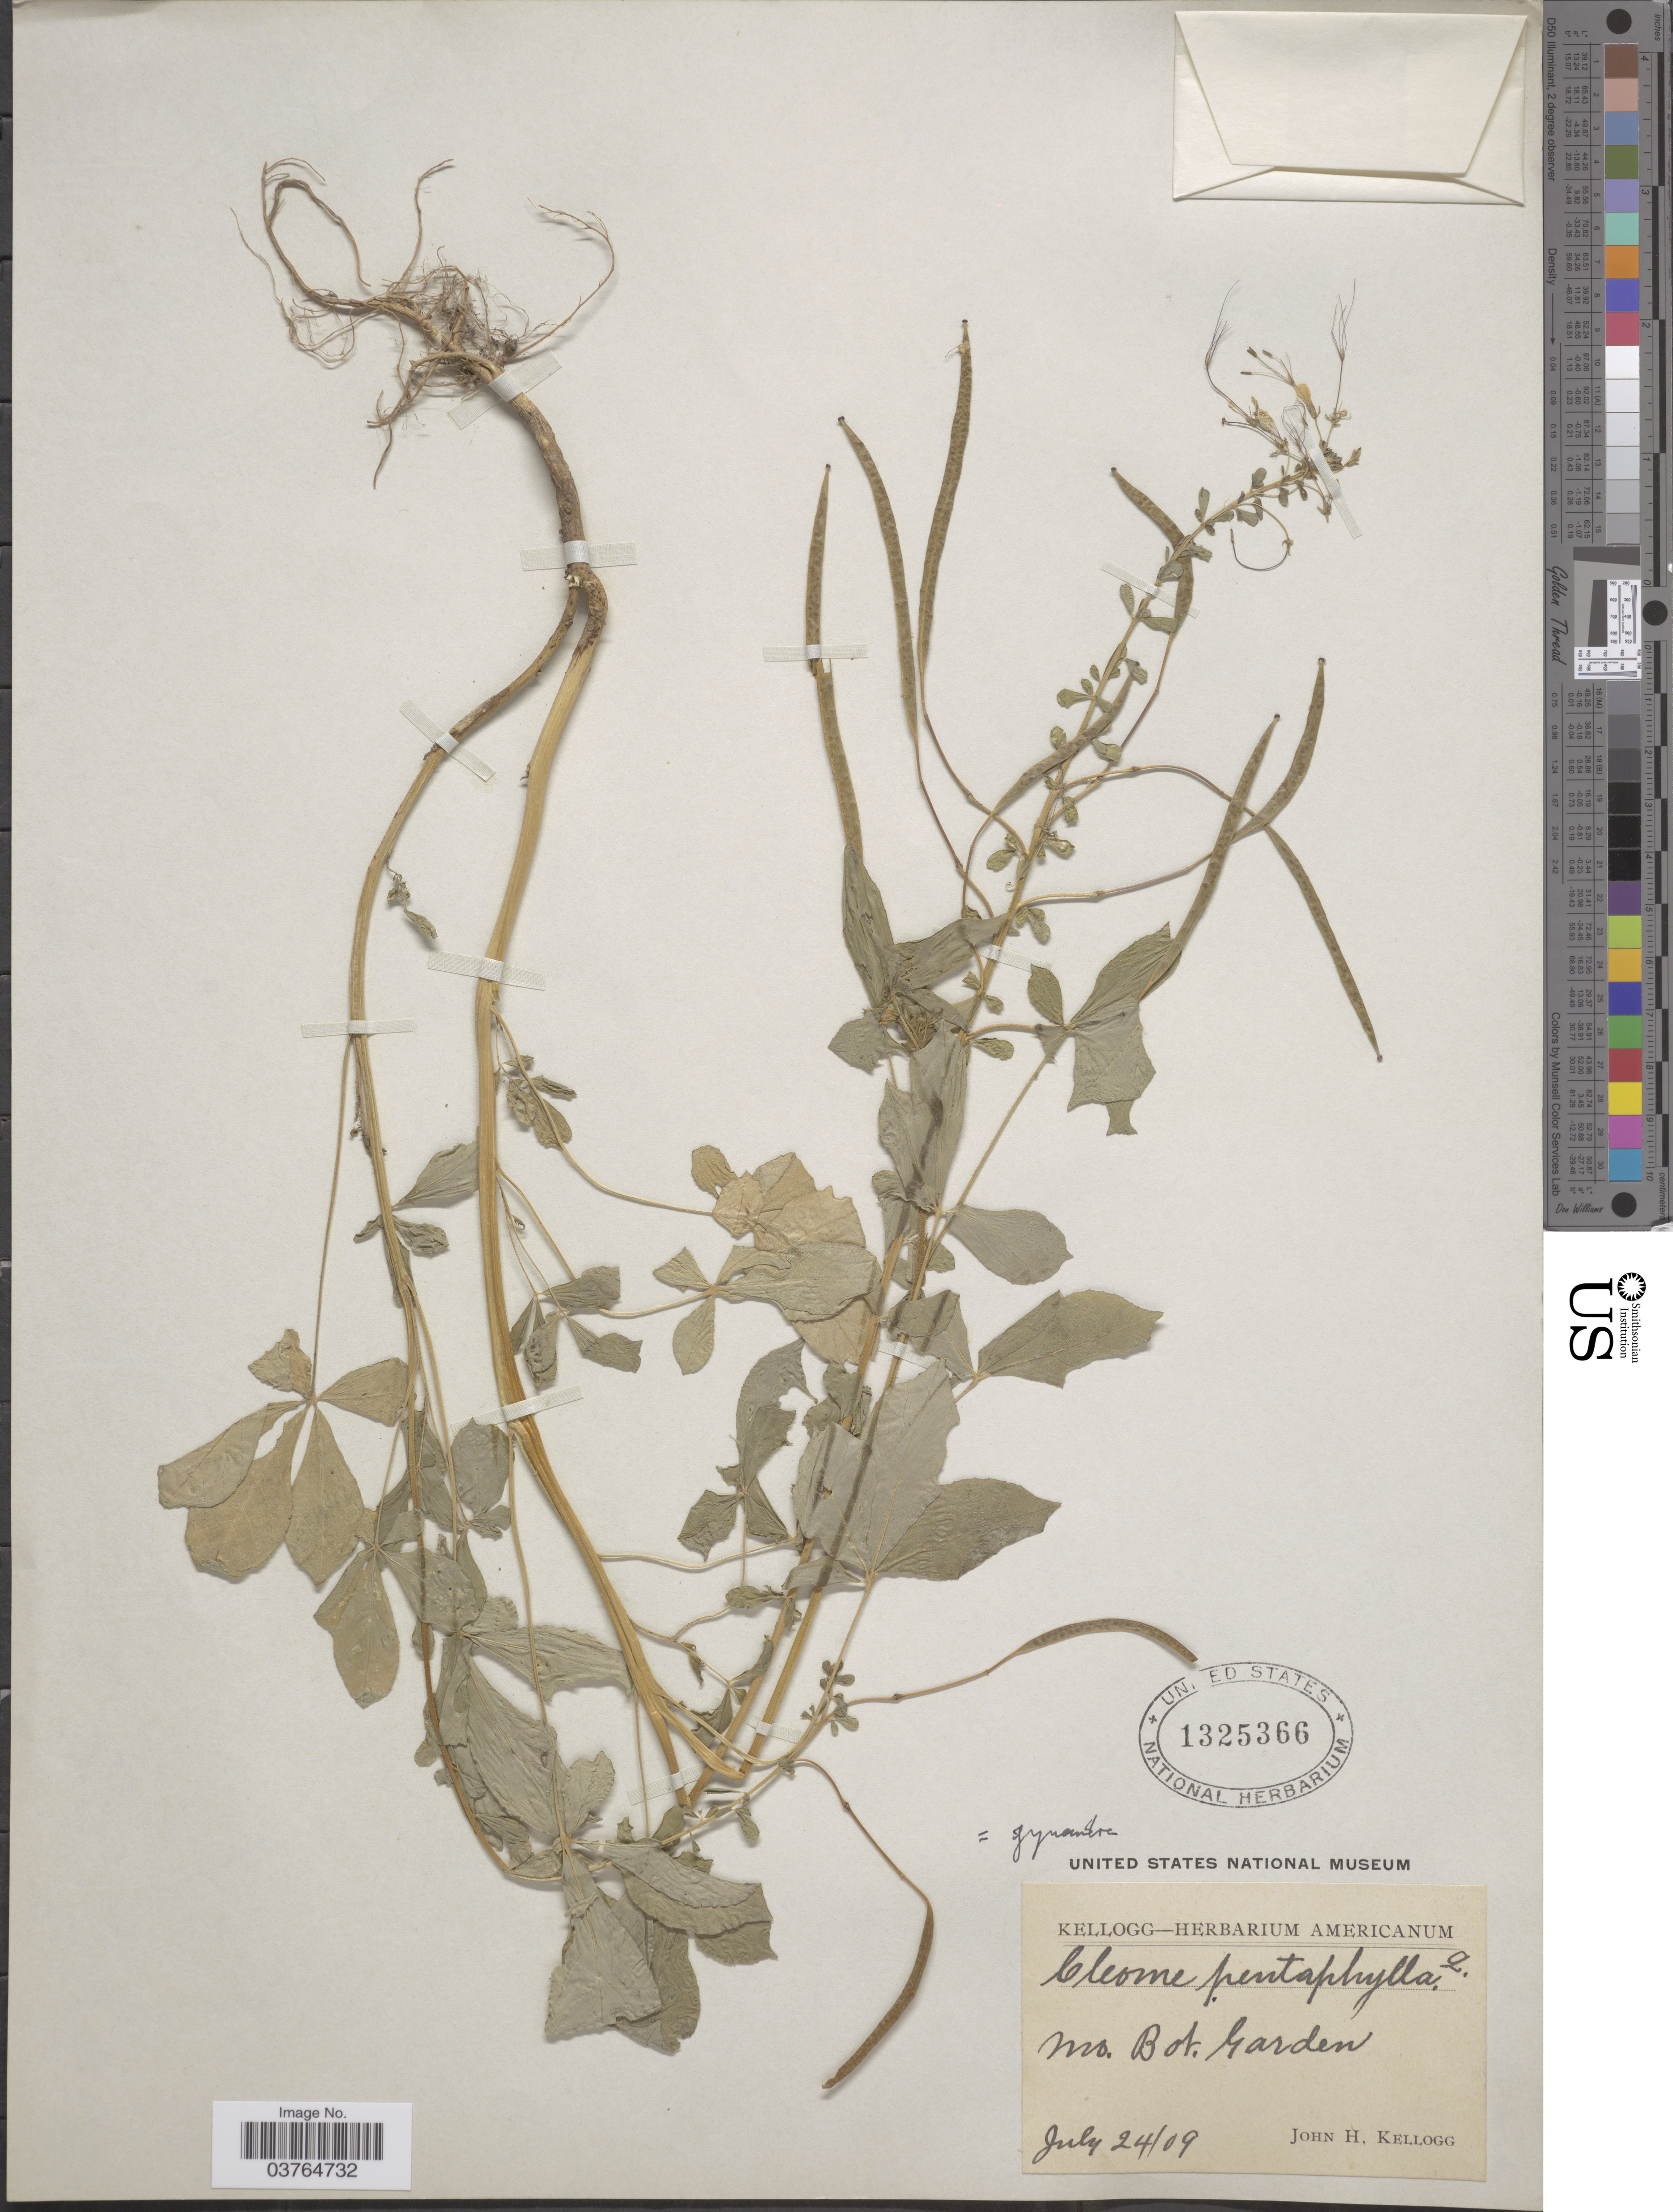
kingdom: Plantae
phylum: Tracheophyta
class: Magnoliopsida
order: Brassicales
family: Cleomaceae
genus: Gynandropsis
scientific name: Gynandropsis gynandra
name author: (L.) Briq.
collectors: J. H. Kellogg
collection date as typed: Transcribed d/m/y: 24/7/9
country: United States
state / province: Missouri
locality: Mo. Bot. Garden.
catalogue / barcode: US 1325366